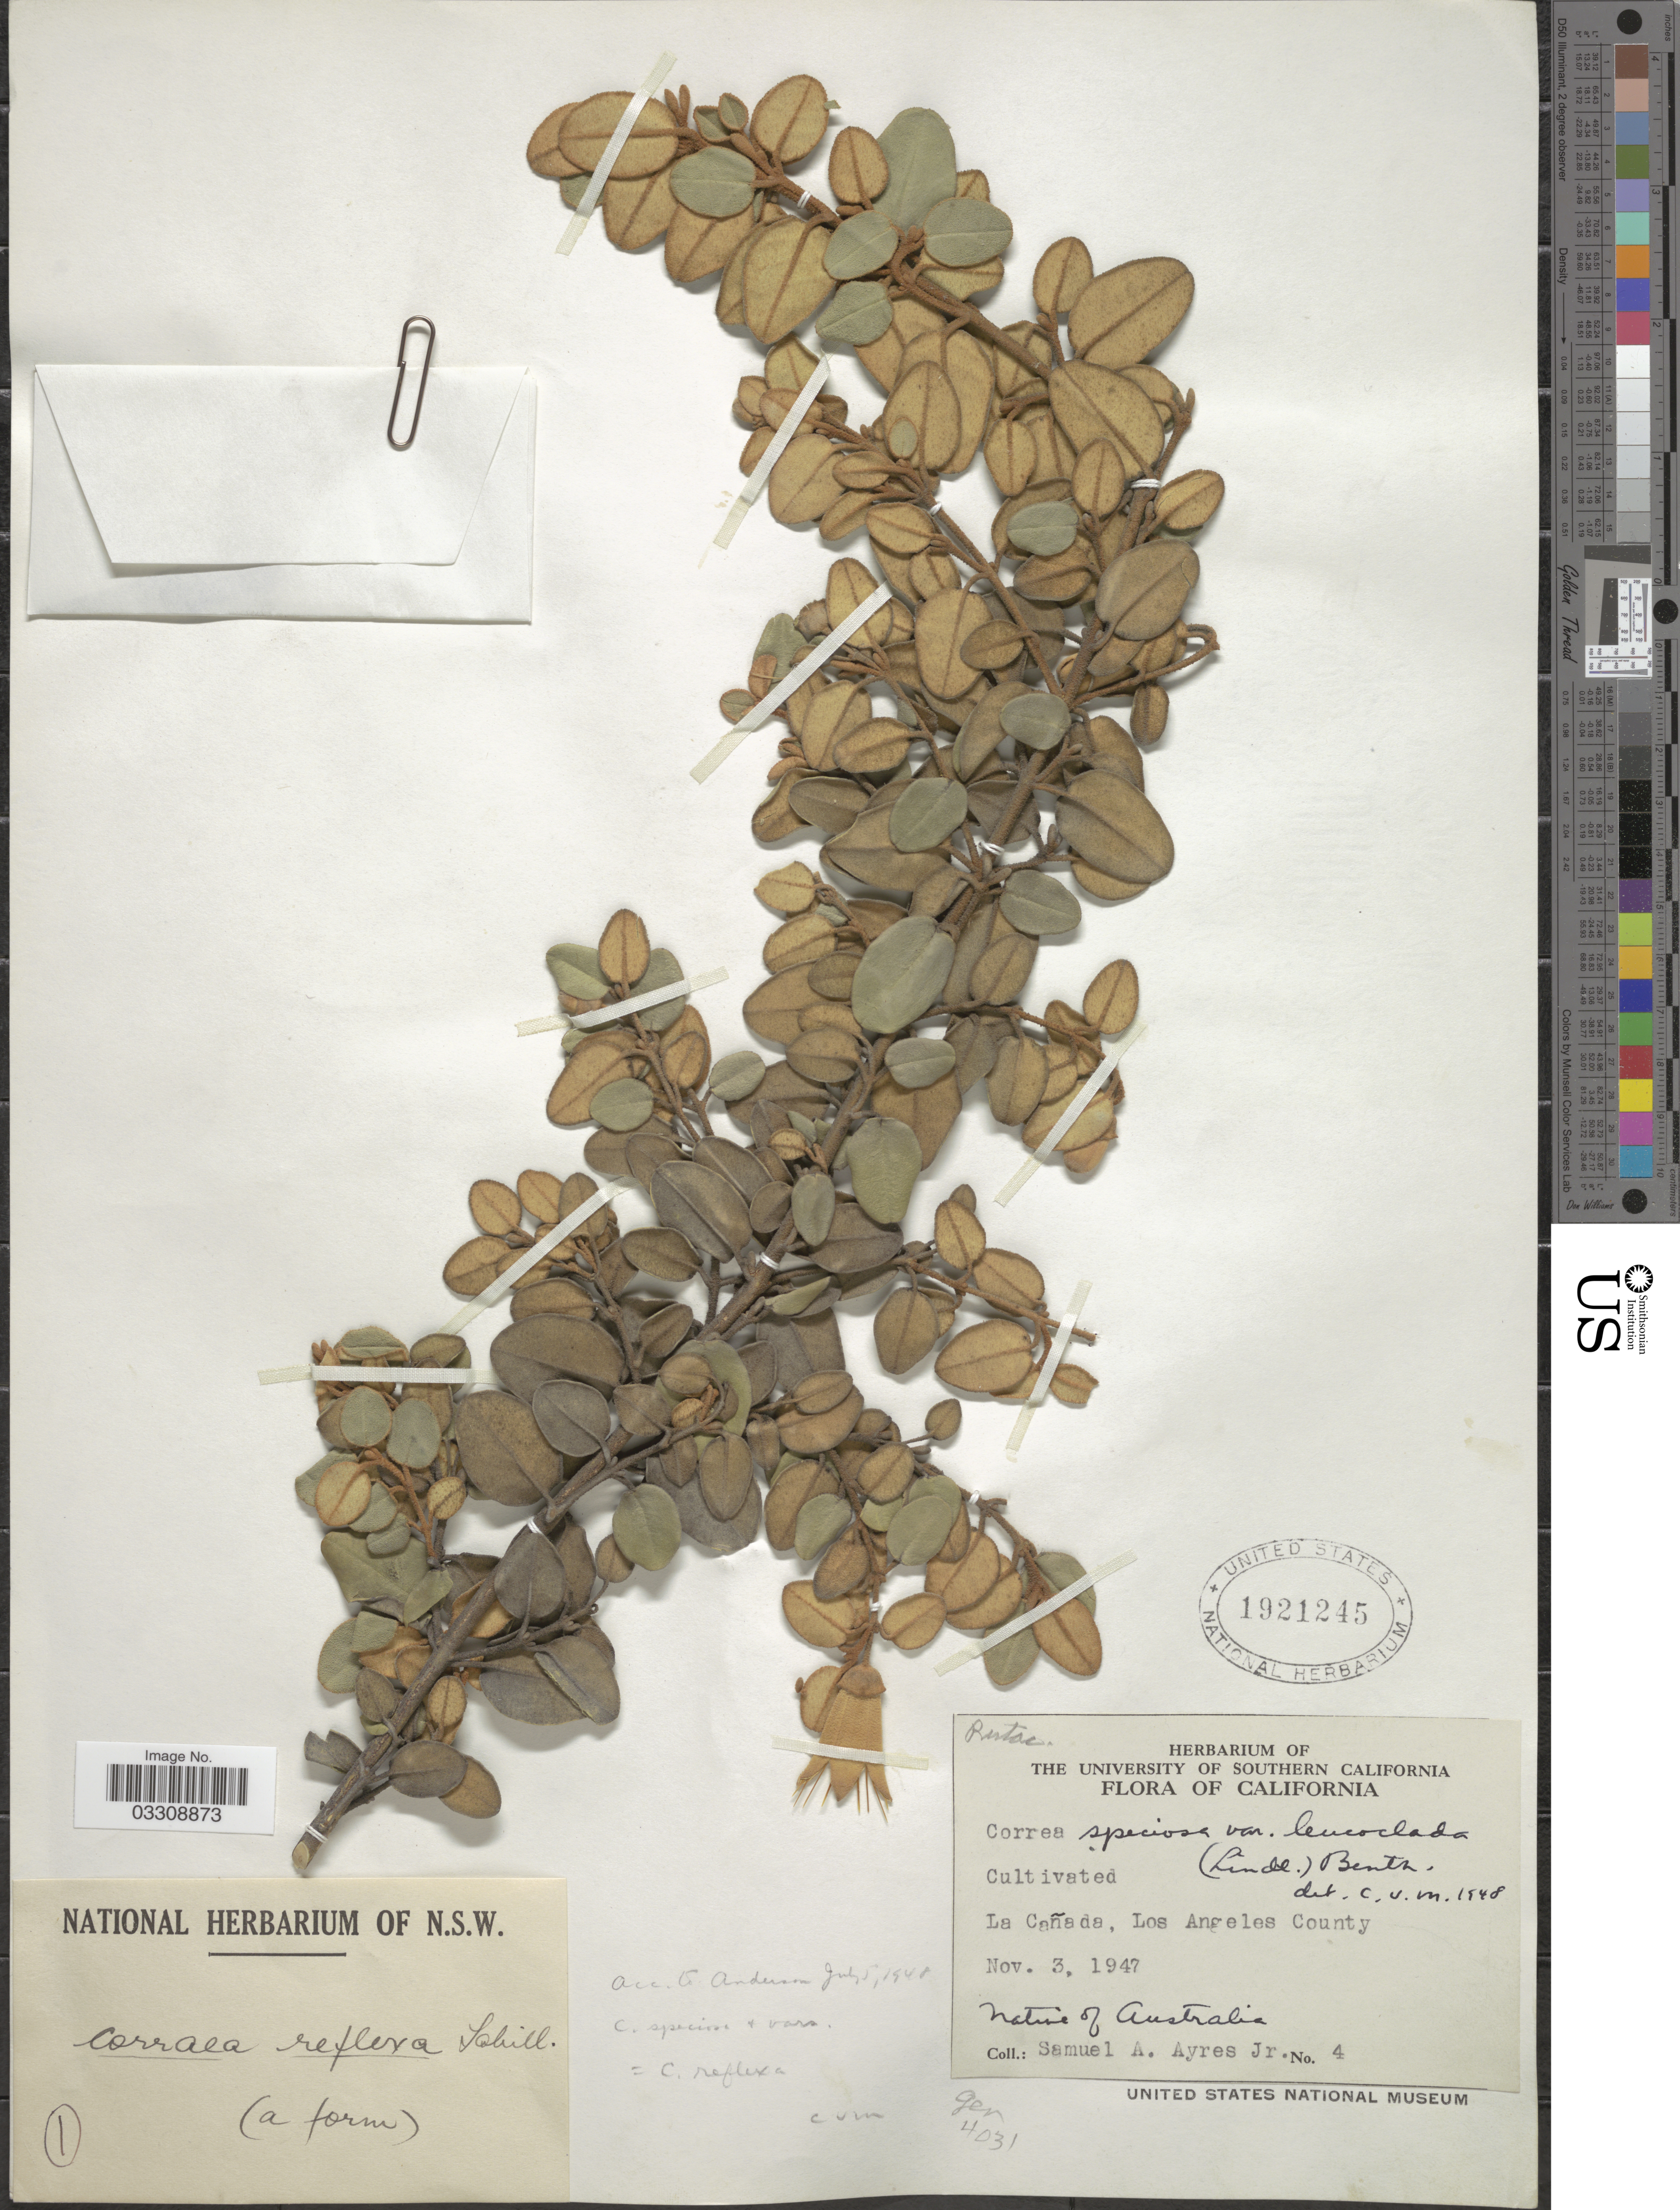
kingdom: Plantae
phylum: Tracheophyta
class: Magnoliopsida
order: Sapindales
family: Rutaceae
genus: Correa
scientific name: Correa speciosa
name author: Donn ex Andrews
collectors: S. Ayres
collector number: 4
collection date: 1947-11-03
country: United States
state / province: California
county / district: Los Angeles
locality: La Cañada, Los Angeles County.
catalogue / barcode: US 1921245